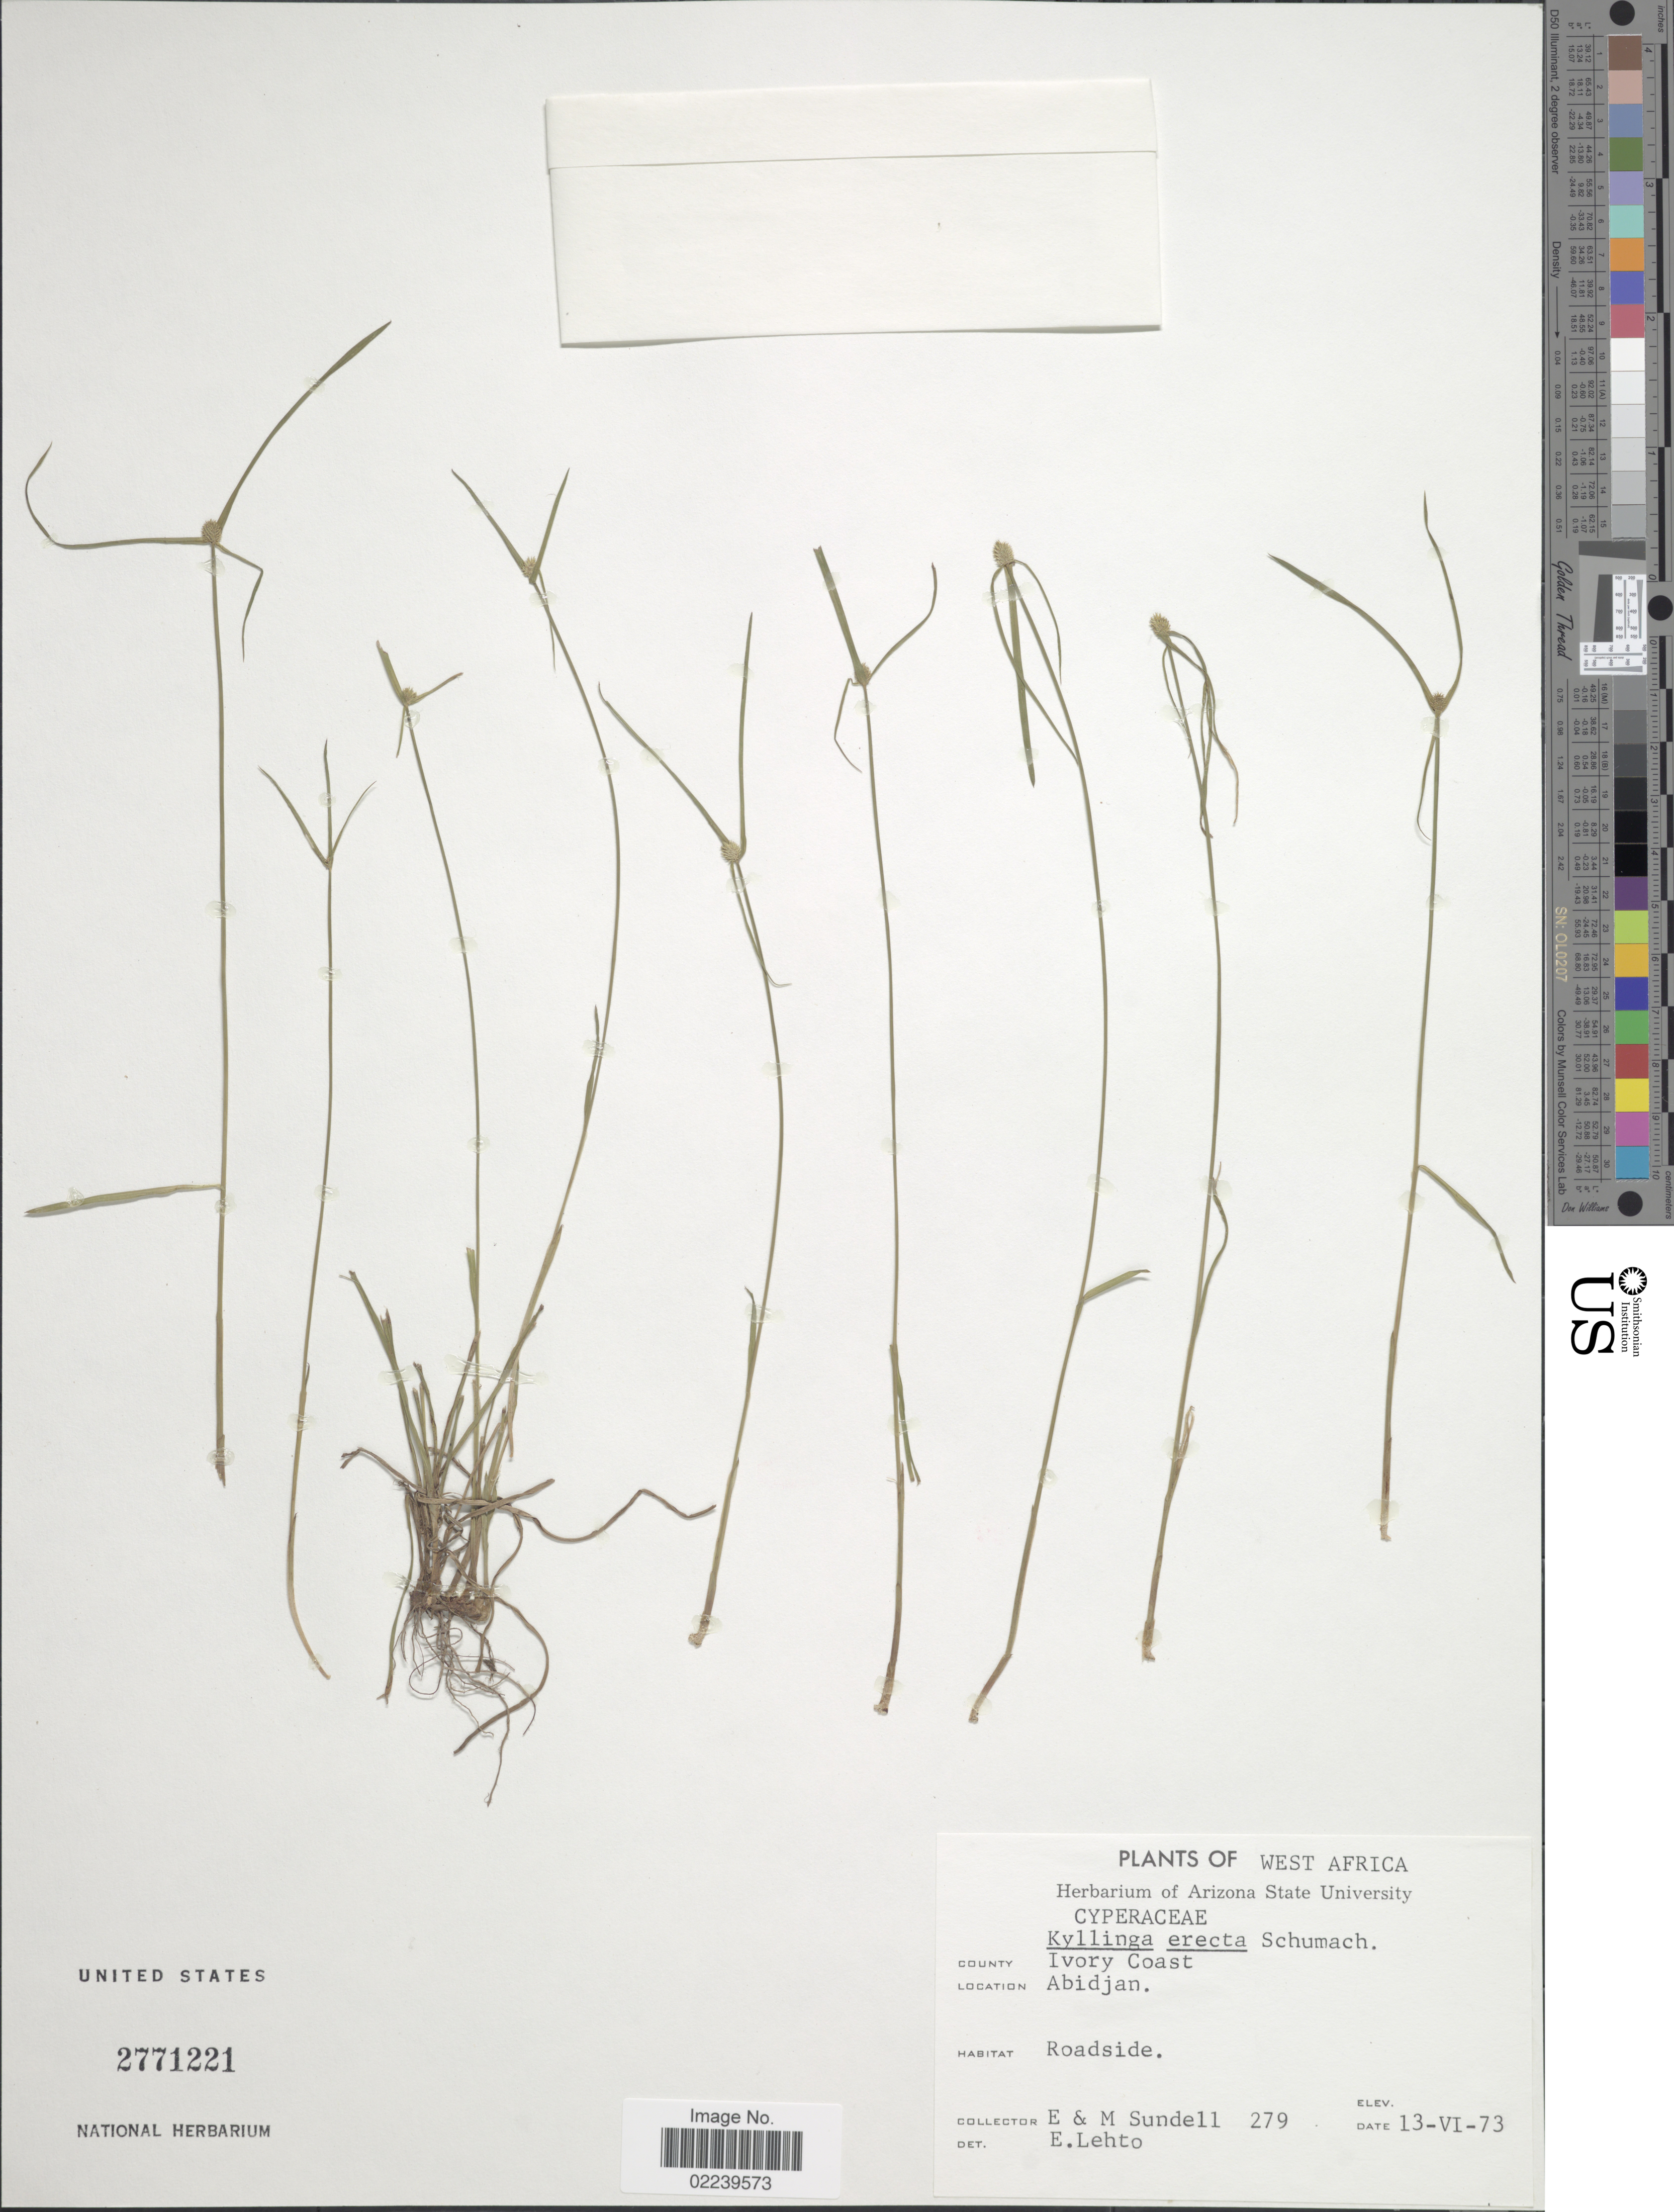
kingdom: Plantae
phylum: Tracheophyta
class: Liliopsida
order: Poales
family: Cyperaceae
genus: Cyperus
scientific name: Cyperus sp.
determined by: Strong, Mark T., (BOT), Smithsonian Institution - National Museum of Natural History (UNITED STATES)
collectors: E. Sundell & M. Sundell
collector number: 279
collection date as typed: Transcribed d/m/y: 13/6/73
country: Ivory Coast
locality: Abidjan. West Africa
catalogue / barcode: US 2771221